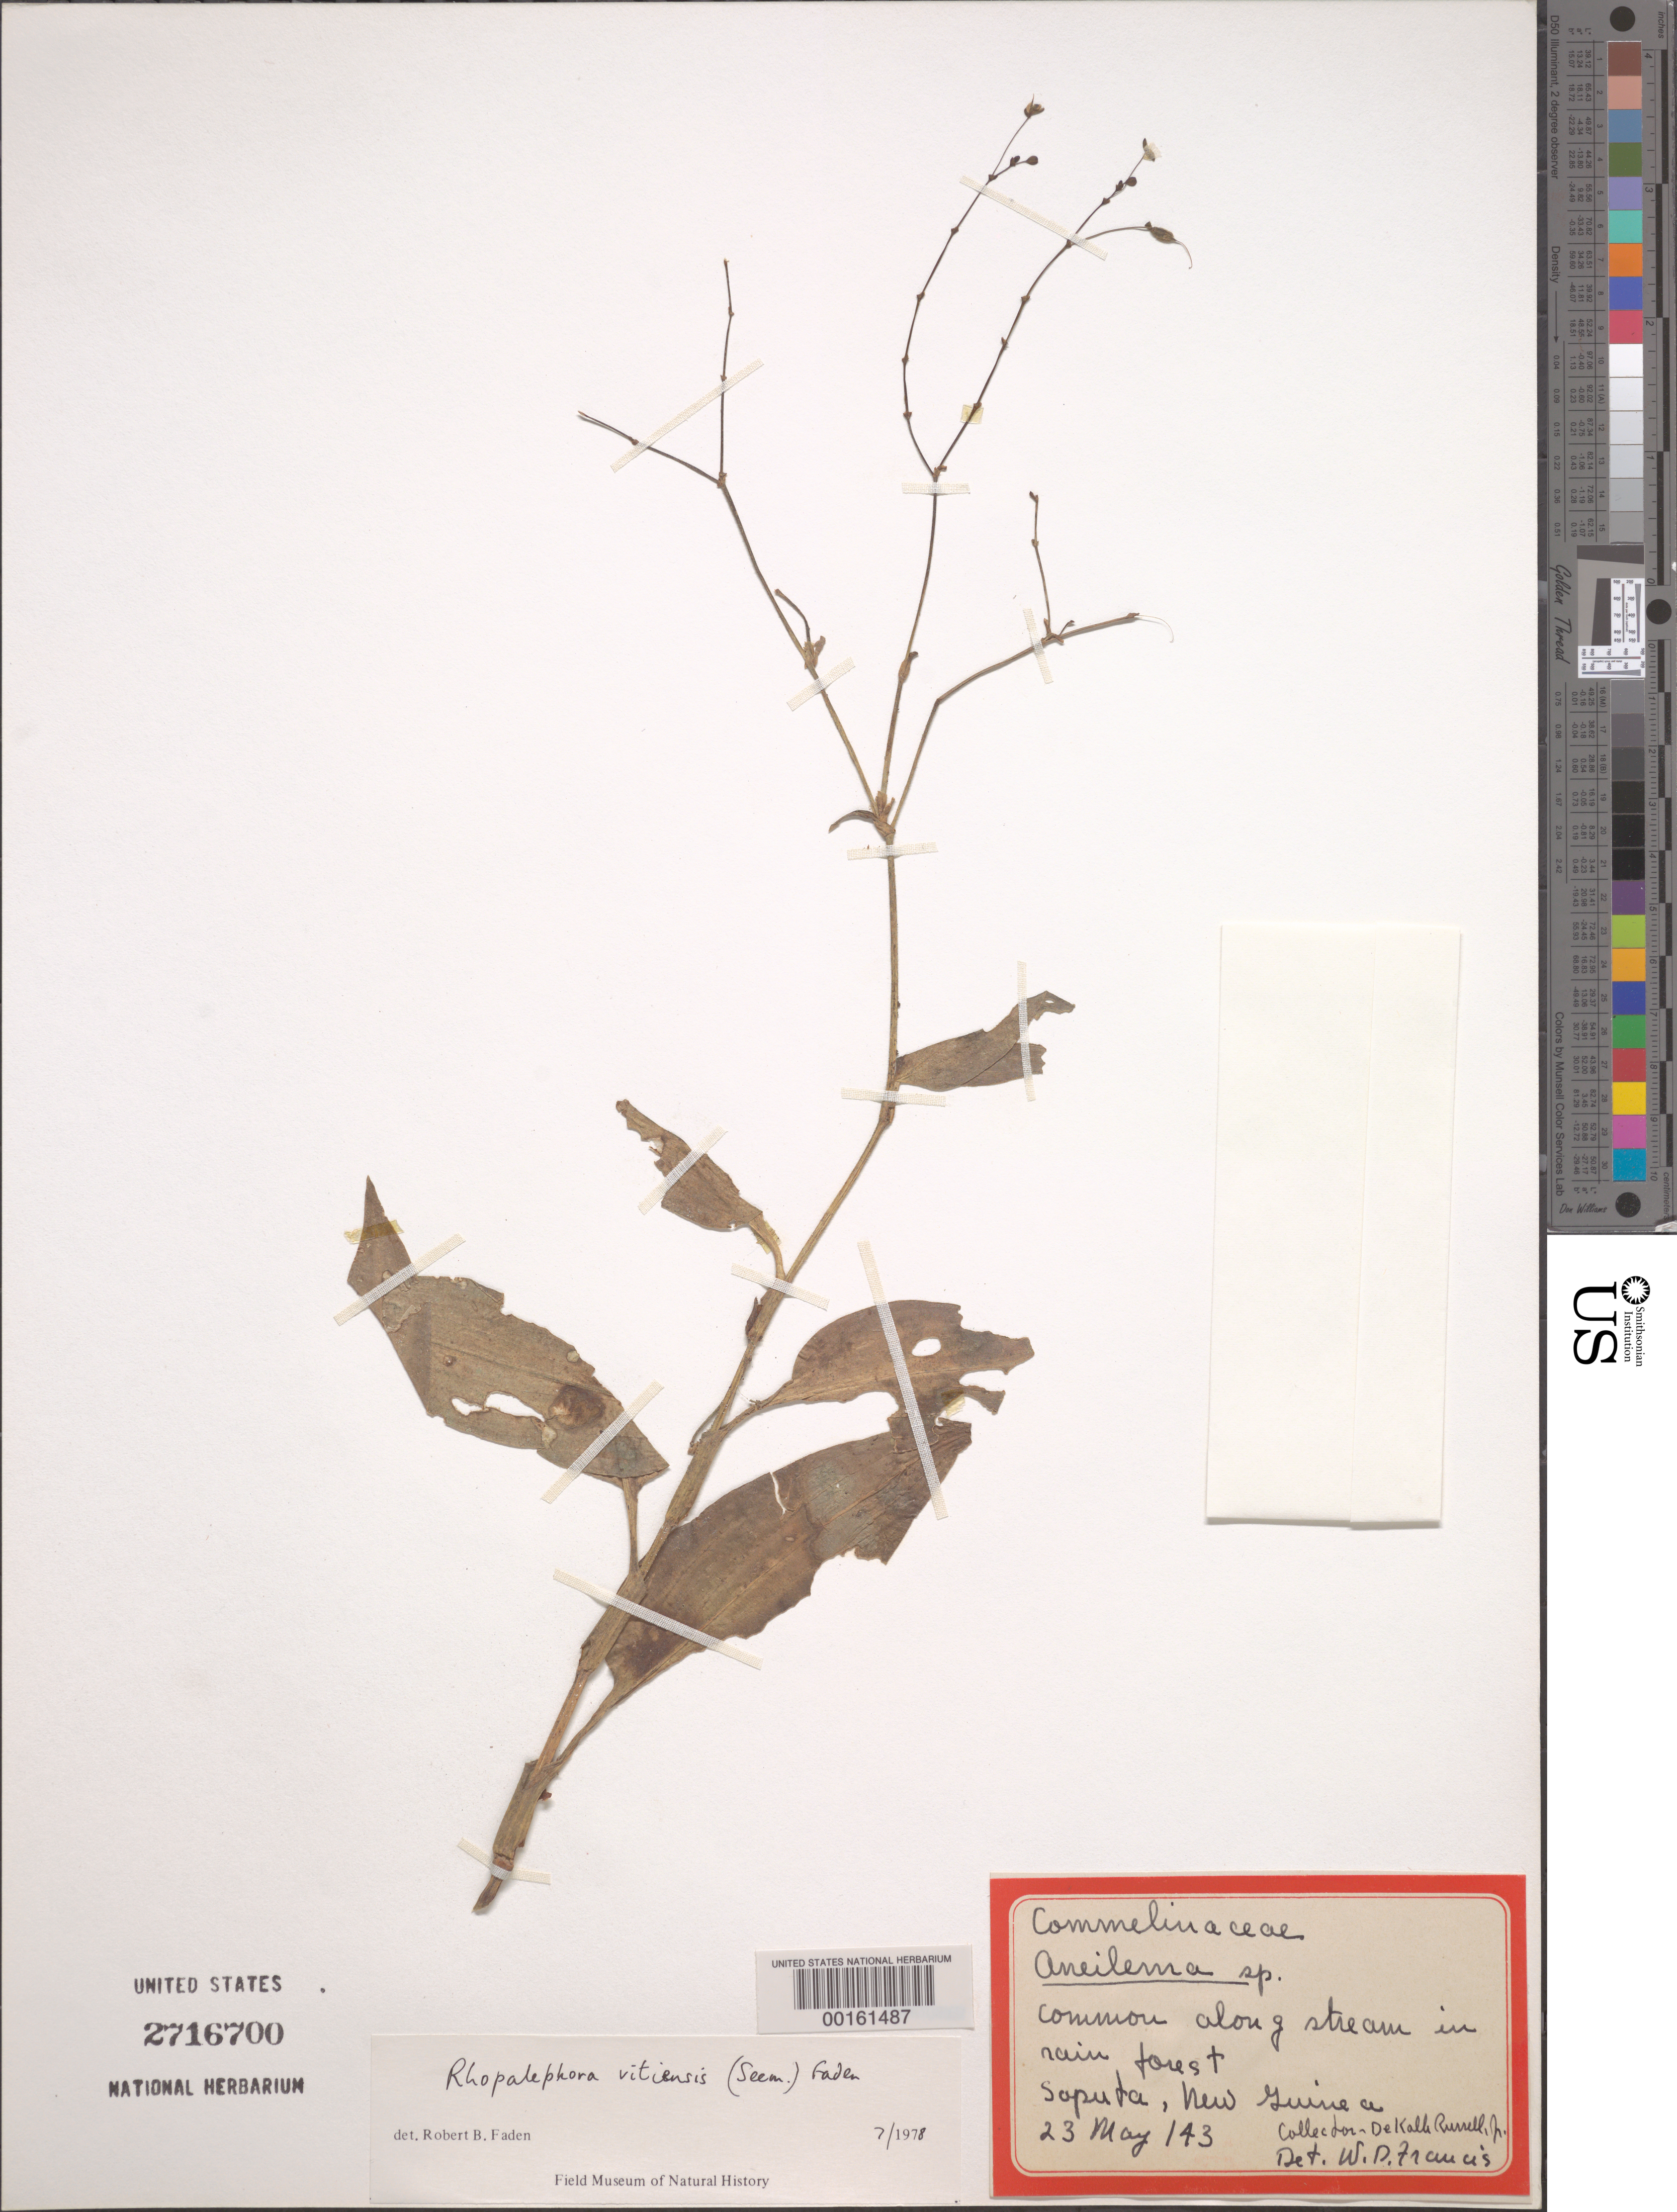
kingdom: Plantae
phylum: Tracheophyta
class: Liliopsida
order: Commelinales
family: Commelinaceae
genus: Rhopalephora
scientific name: Rhopalephora vitiensis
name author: (Seem.) Faden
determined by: Faden, Robert B., (US), Smithsonian Institution - National Museum of Natural History (UNITED STATES)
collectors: R. Dekalle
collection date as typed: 23 May 1943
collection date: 1943-05-23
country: Papua New Guinea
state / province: Northern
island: New Guinea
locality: Soputa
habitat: Rain forest stream bank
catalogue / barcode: US 2716700